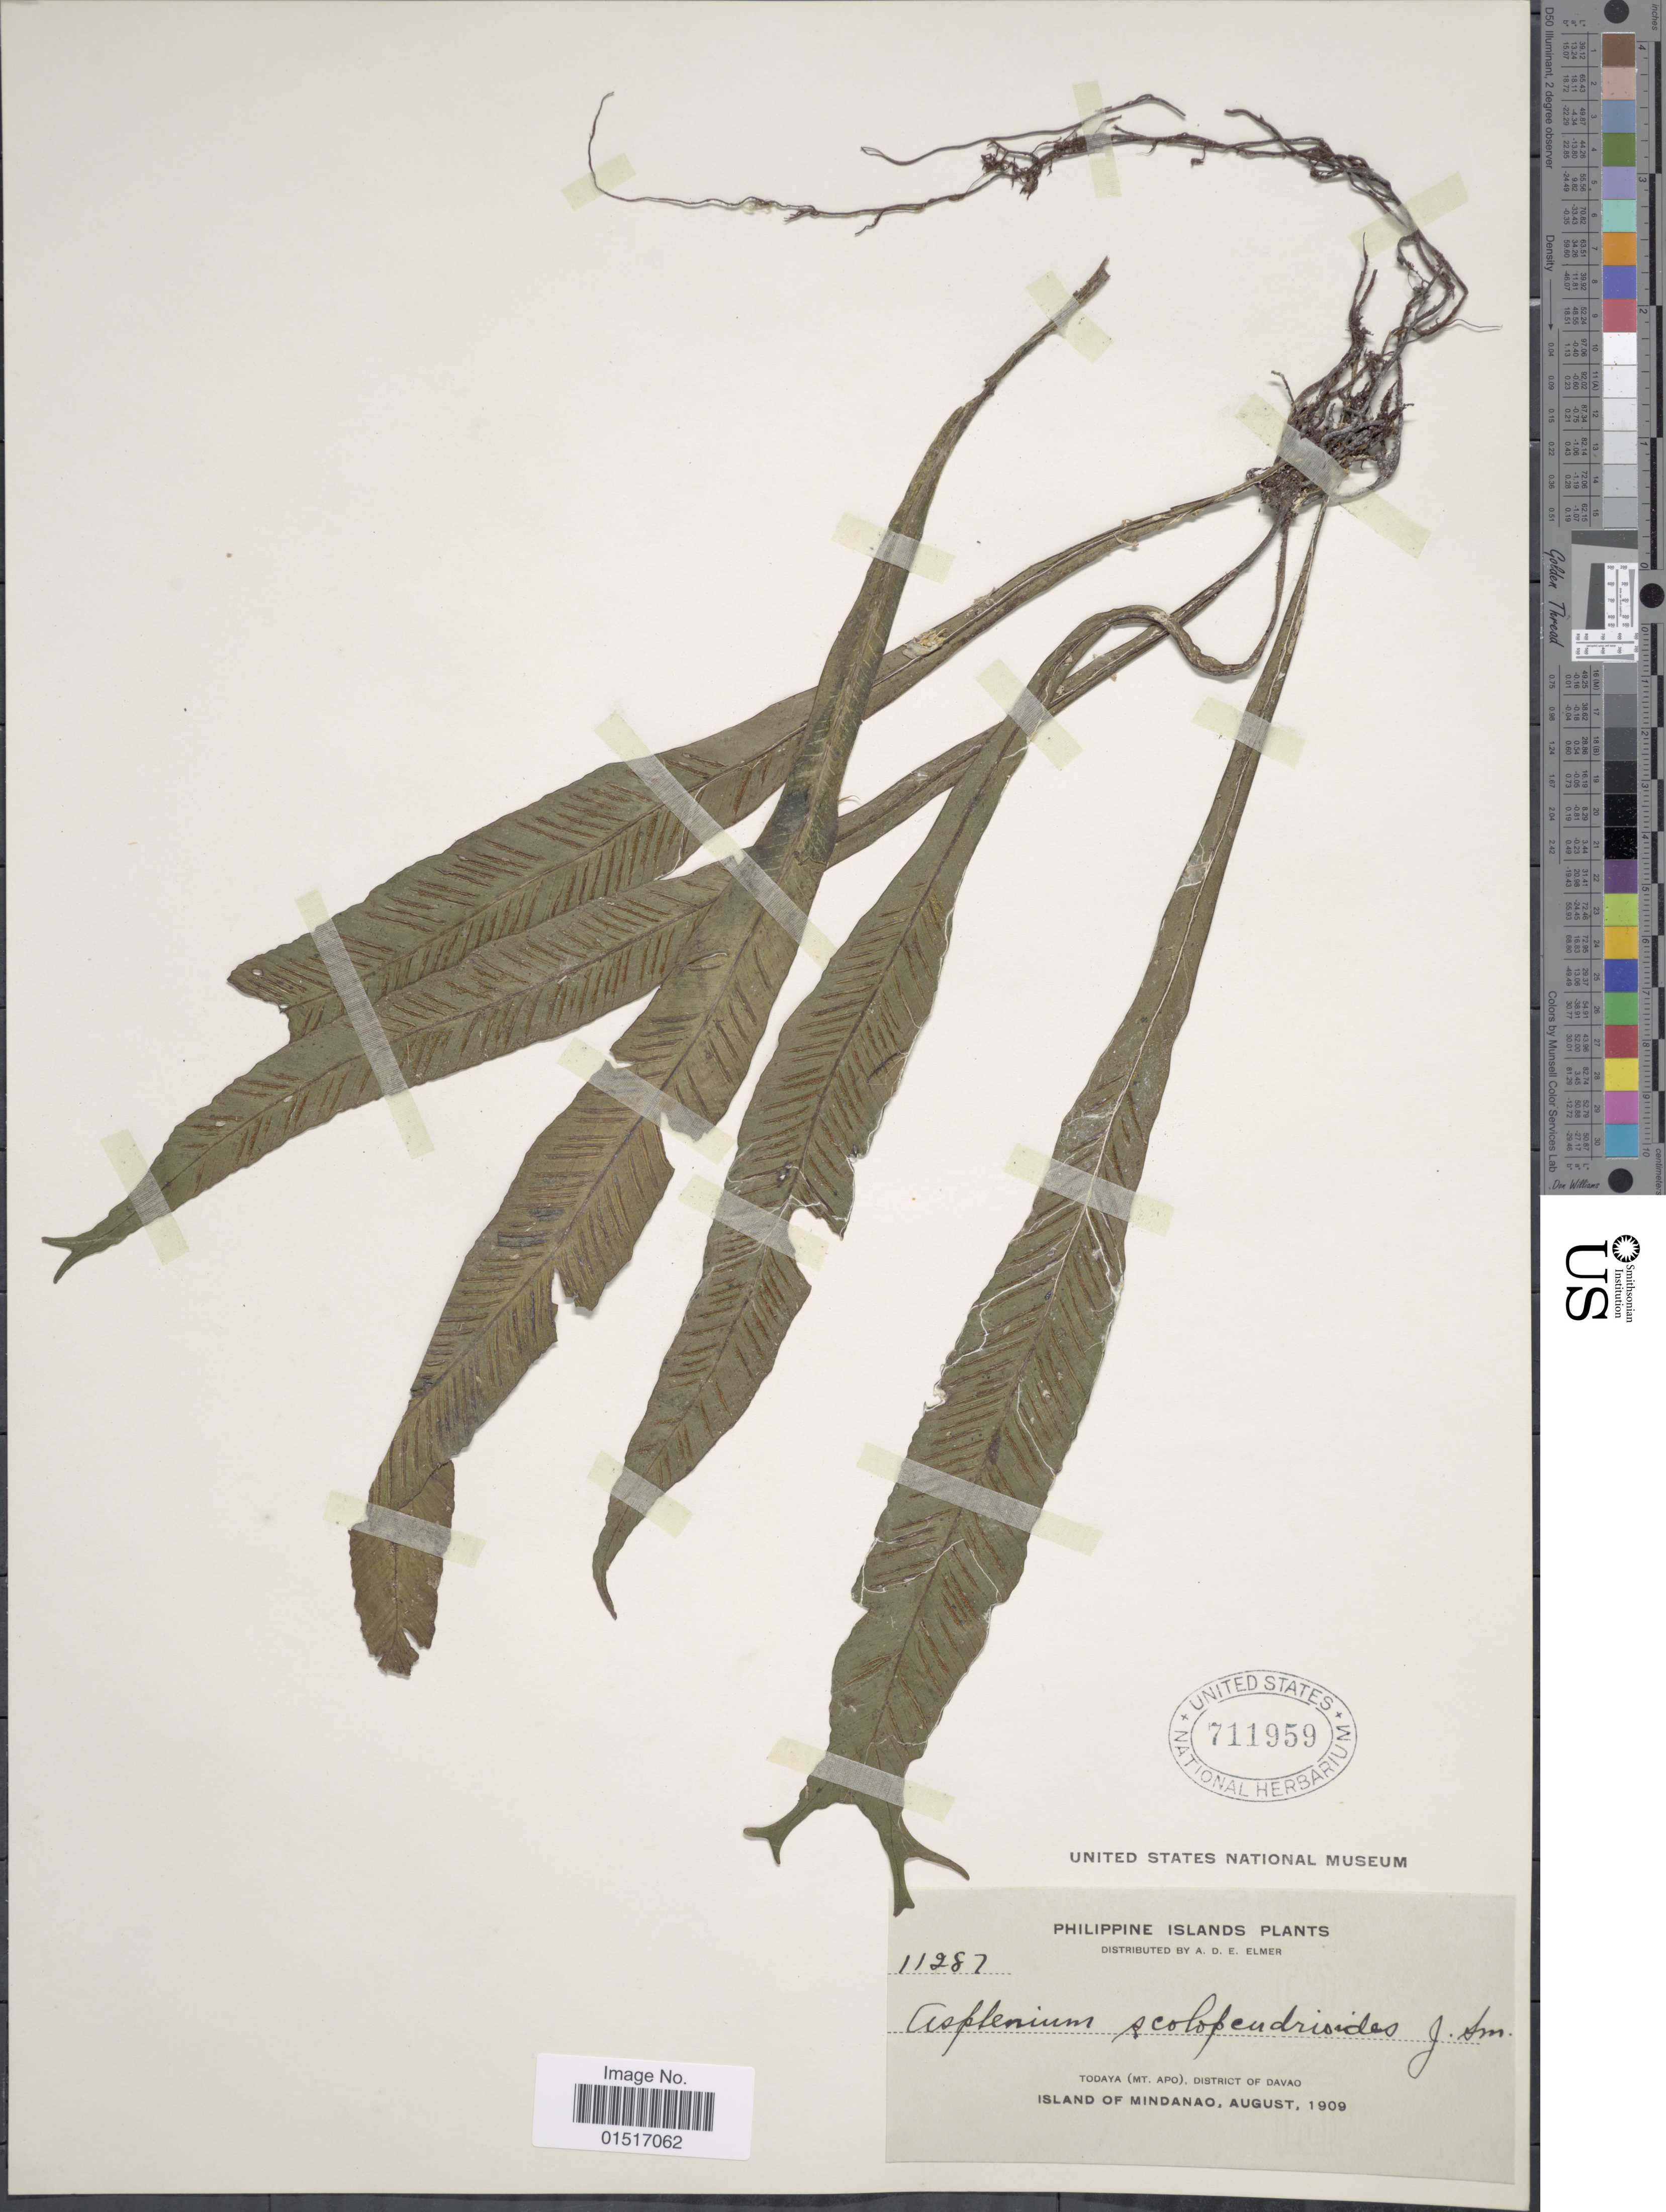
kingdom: Plantae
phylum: Tracheophyta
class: Polypodiopsida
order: Polypodiales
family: Aspleniaceae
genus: Asplenium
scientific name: Asplenium scolopendrioides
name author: J. Sm.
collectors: A. D. E. Elmer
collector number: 11287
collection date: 1909-08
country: Philippines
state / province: Davao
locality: Todaya (Mt. Apo). island of Mindanao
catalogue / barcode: US 711959